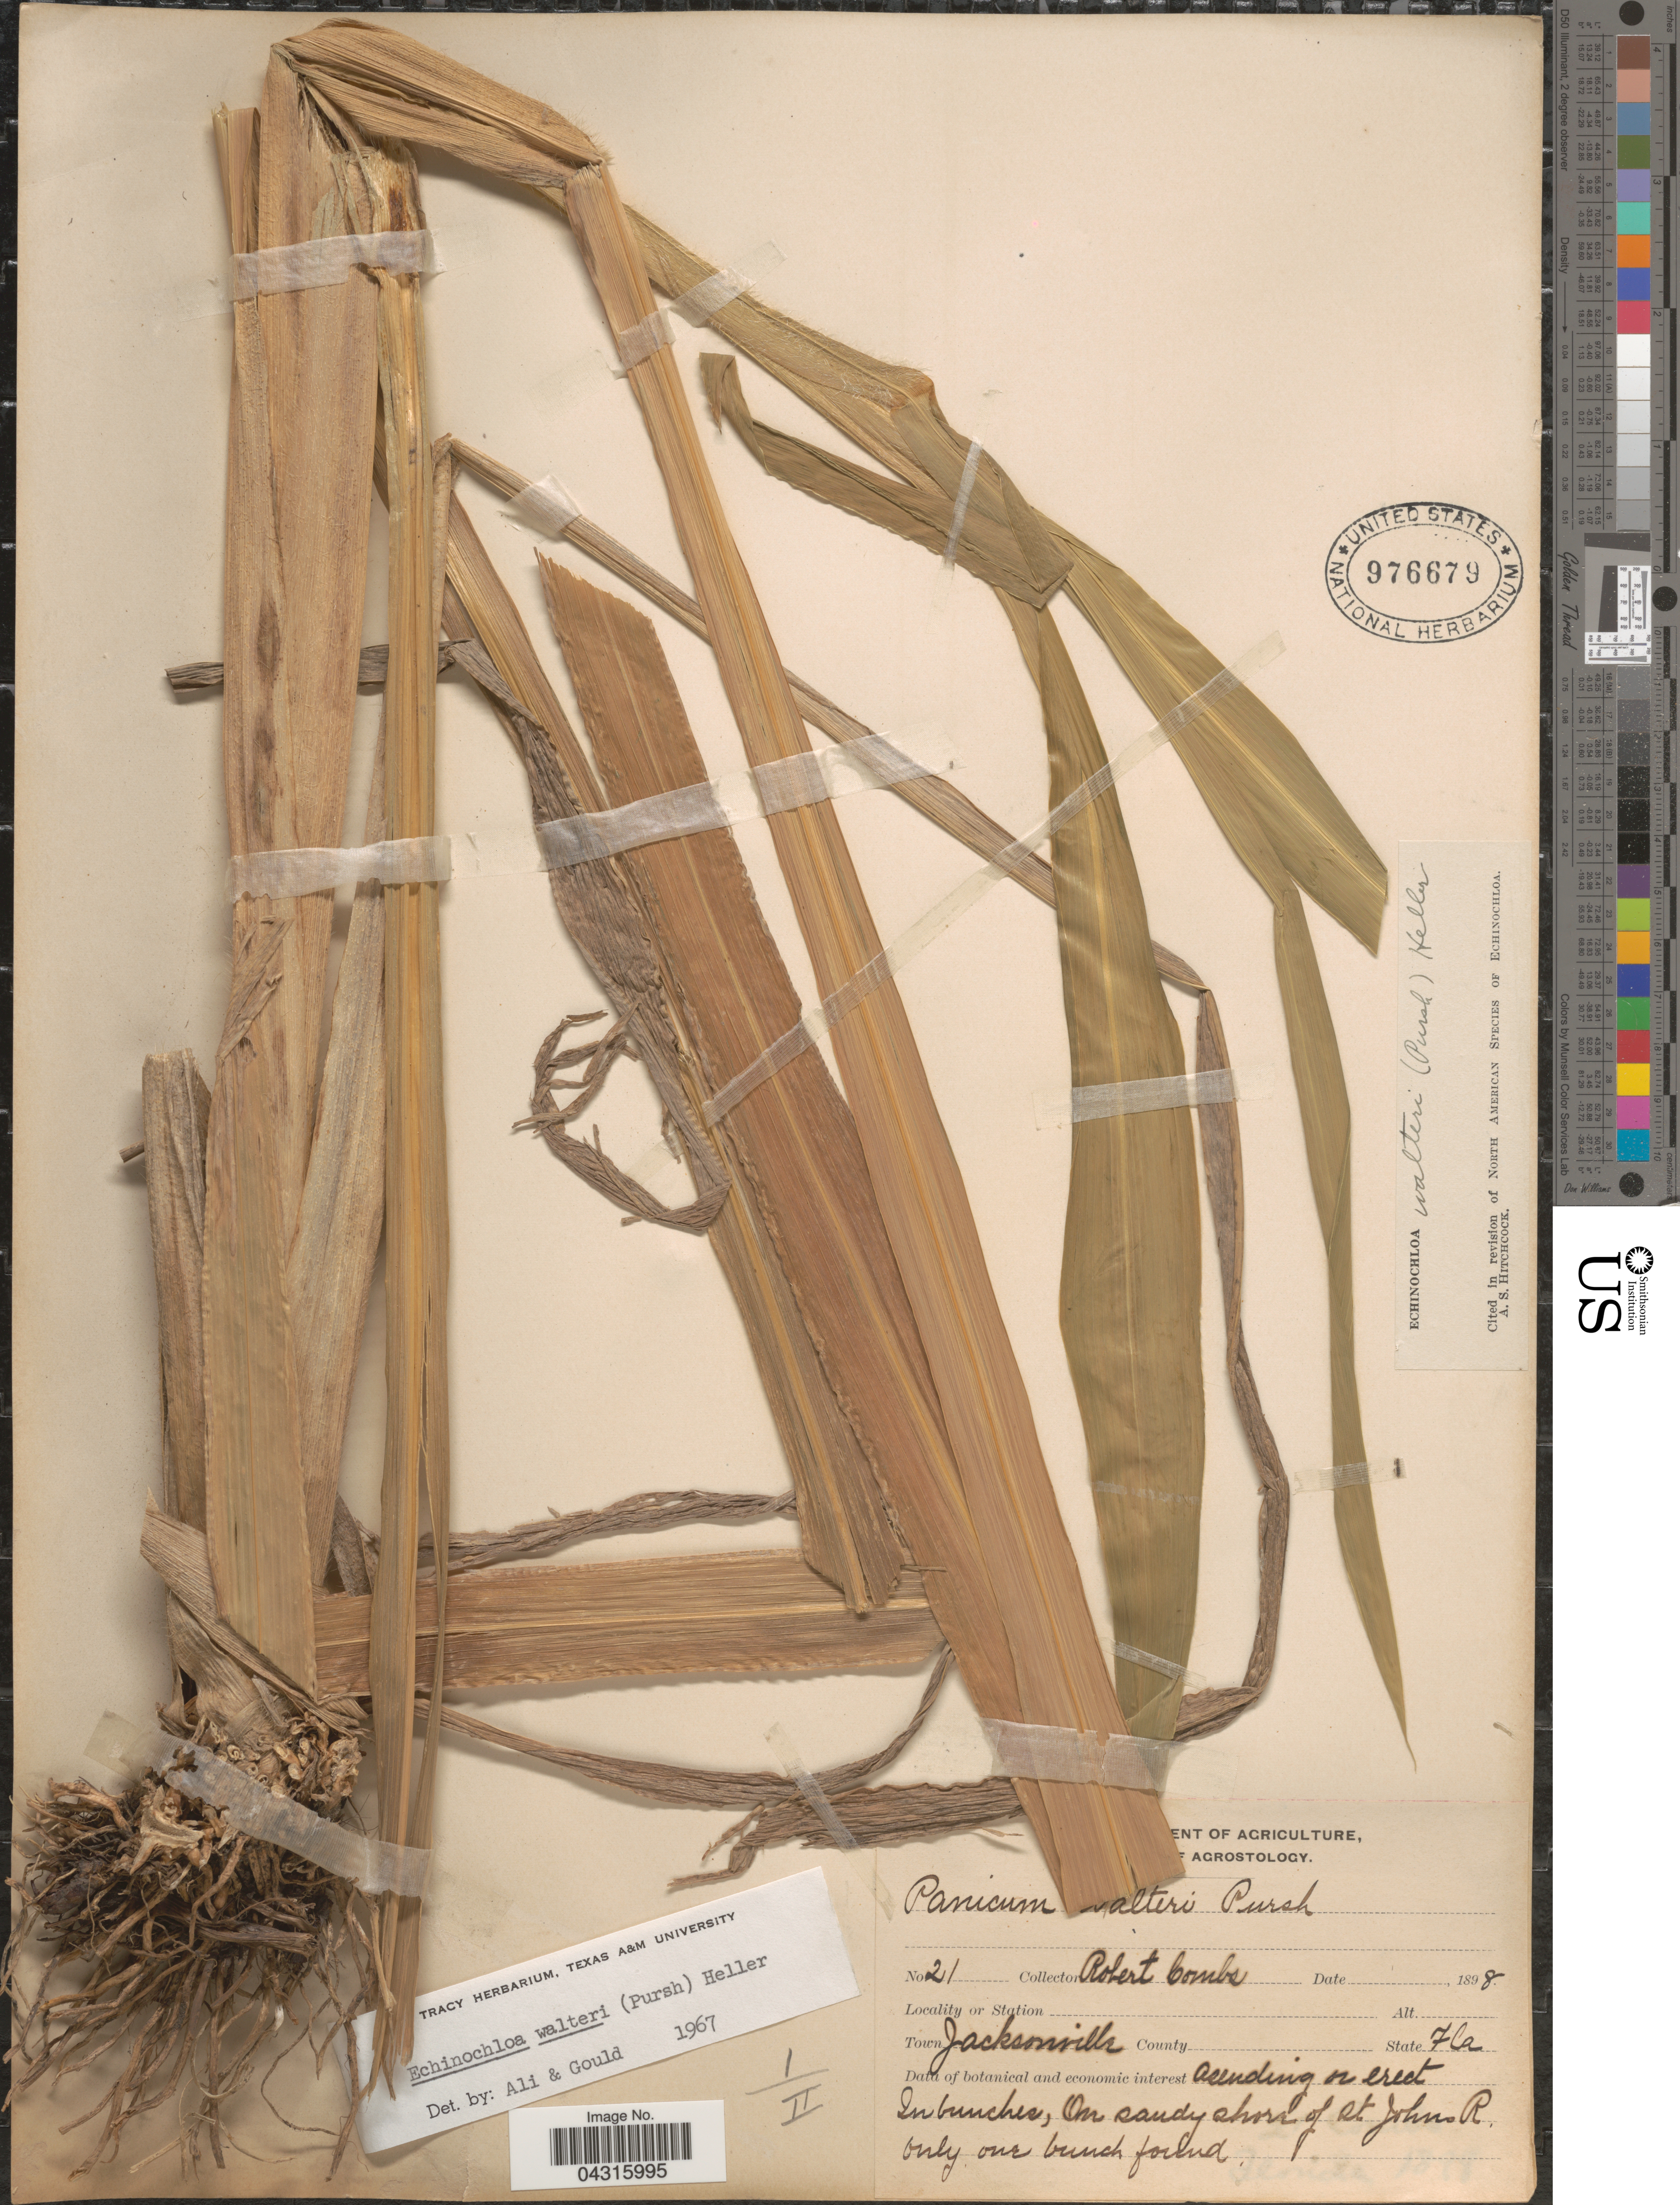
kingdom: Plantae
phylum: Tracheophyta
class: Liliopsida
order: Poales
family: Poaceae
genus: Echinochloa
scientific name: Echinochloa walteri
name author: (Pursh) A. Heller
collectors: R. Combs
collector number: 21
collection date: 1898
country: United States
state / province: Florida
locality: Town Jacksonville. In bunches, on sandy shore of St. Johns R.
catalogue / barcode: US 976679